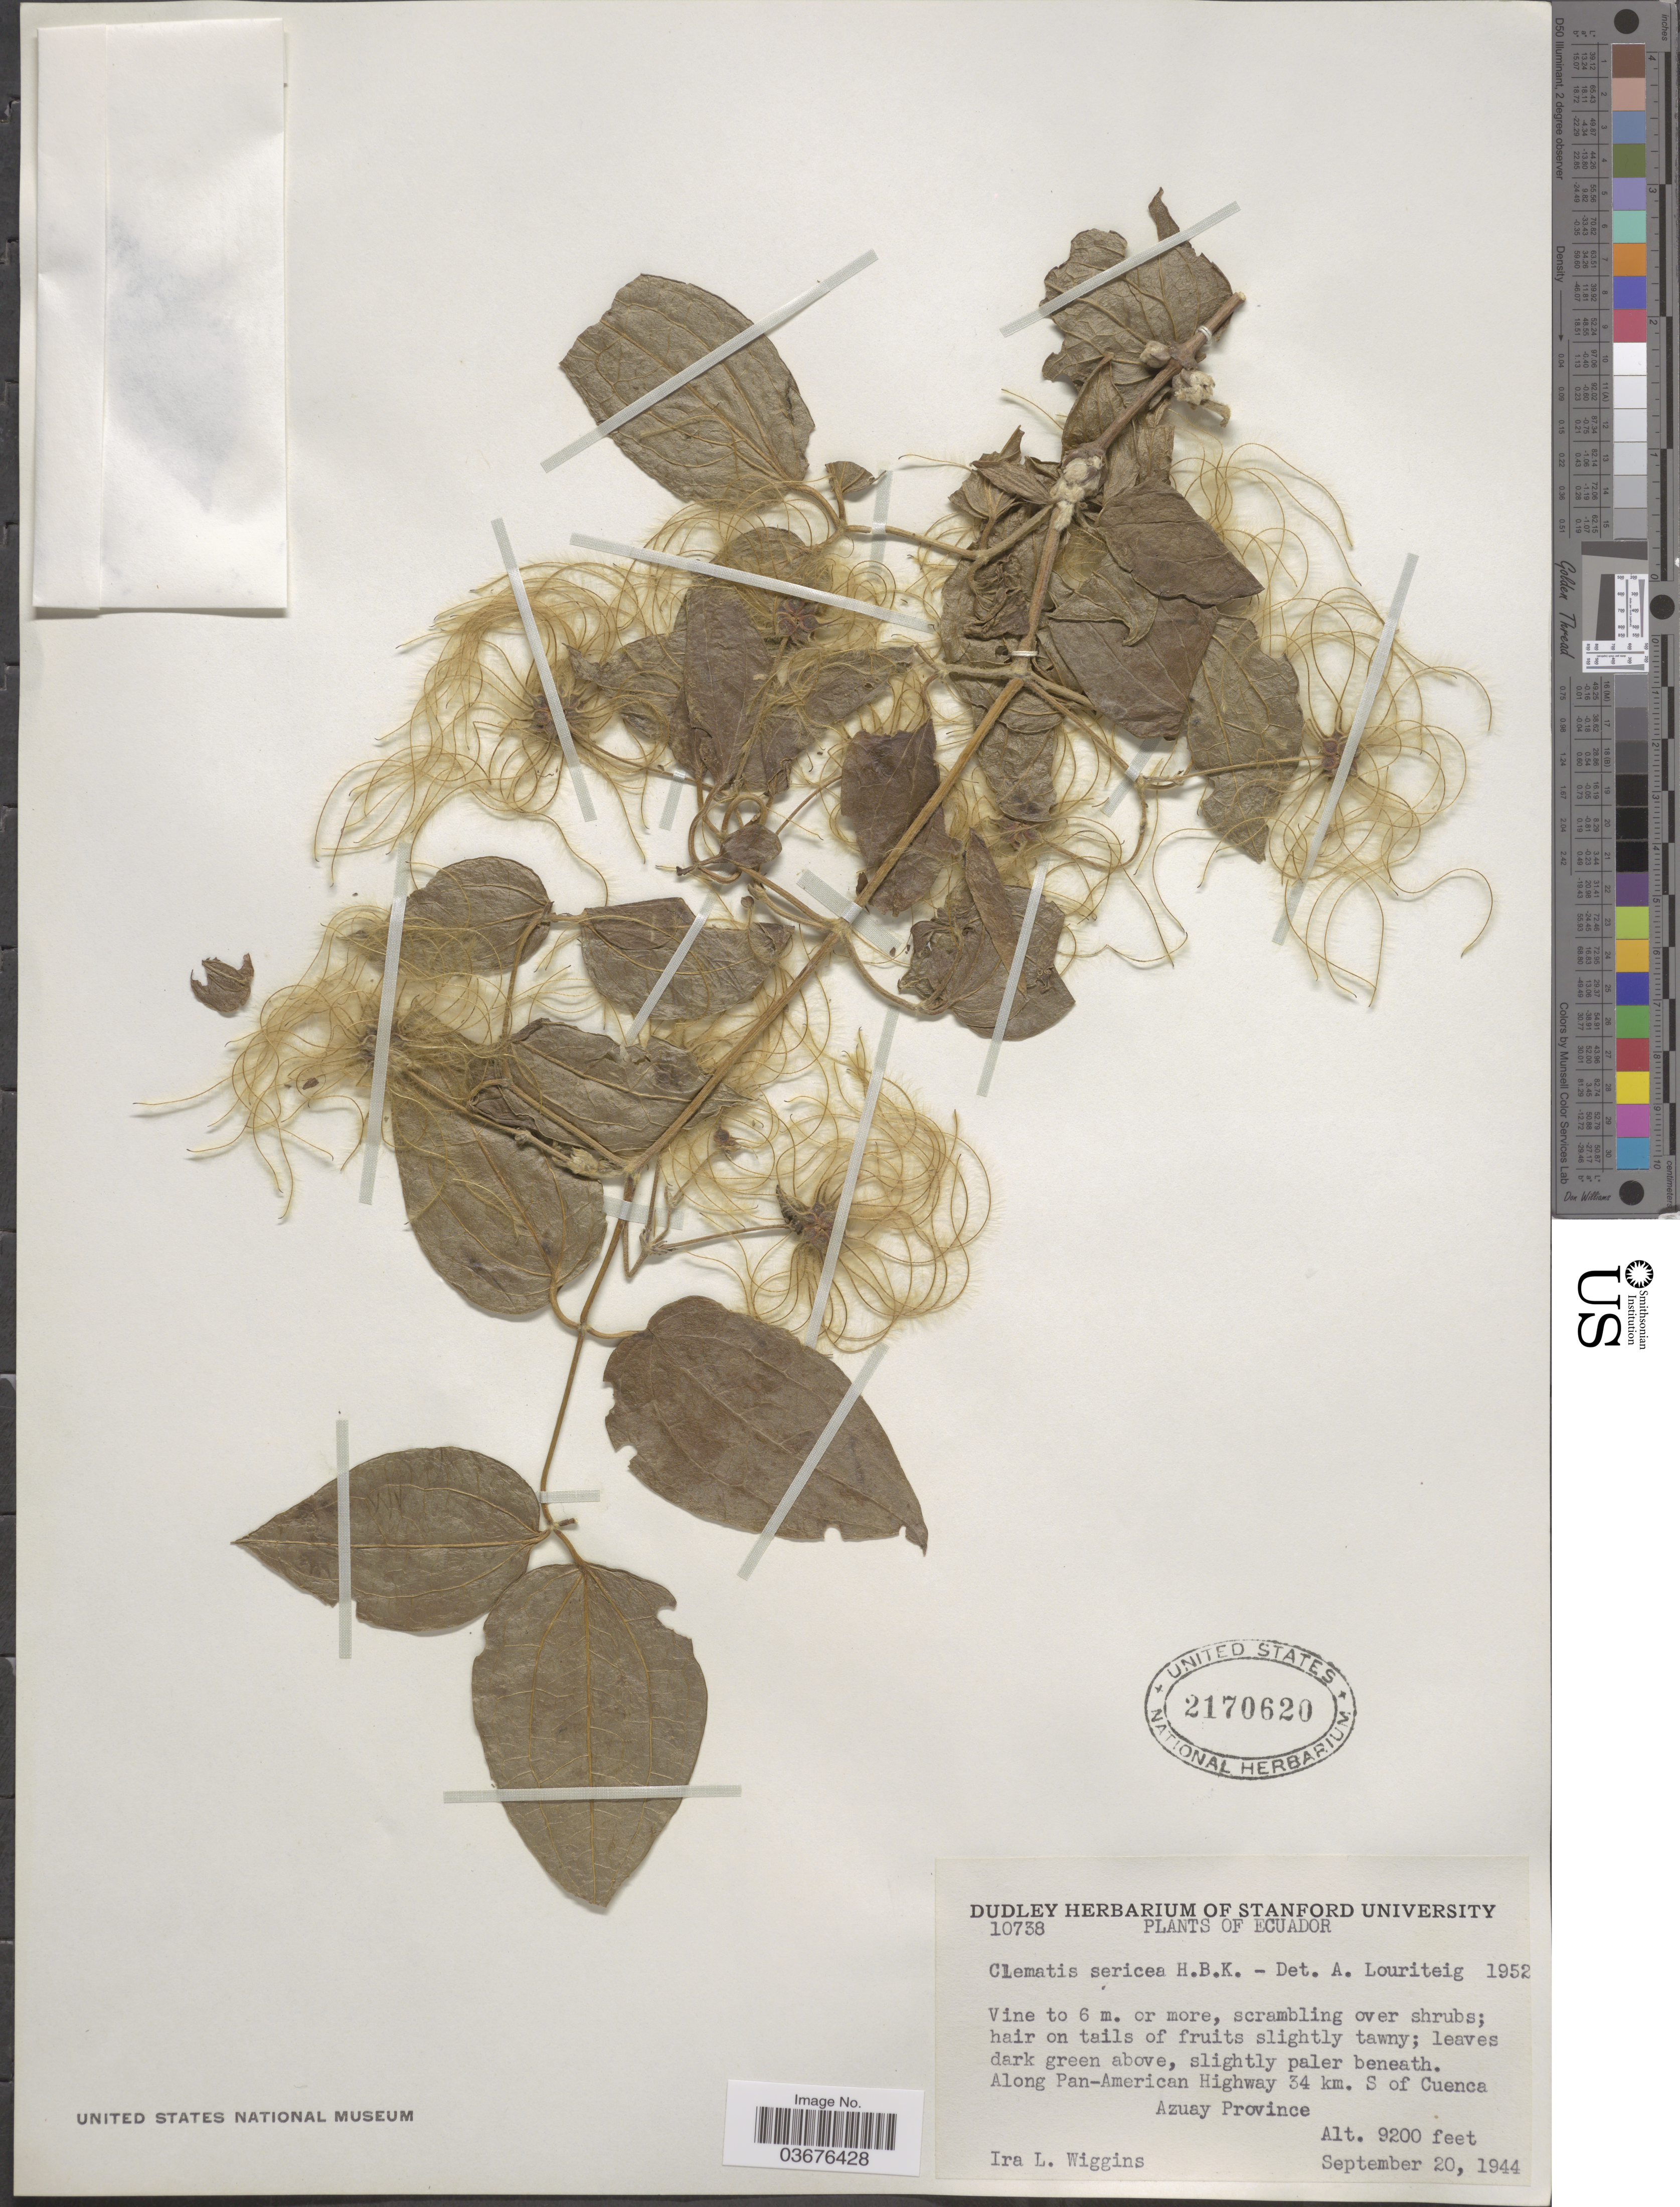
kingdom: Plantae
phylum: Tracheophyta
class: Magnoliopsida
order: Ranunculales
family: Ranunculaceae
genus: Clematis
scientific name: Clematis haenkeana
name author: C. Presl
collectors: I. L. Wiggins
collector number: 10738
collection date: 1944-09-20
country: Ecuador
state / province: Azuay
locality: Along Pan-American Highway 34 km. S of Cuenca.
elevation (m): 2804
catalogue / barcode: US 2170620